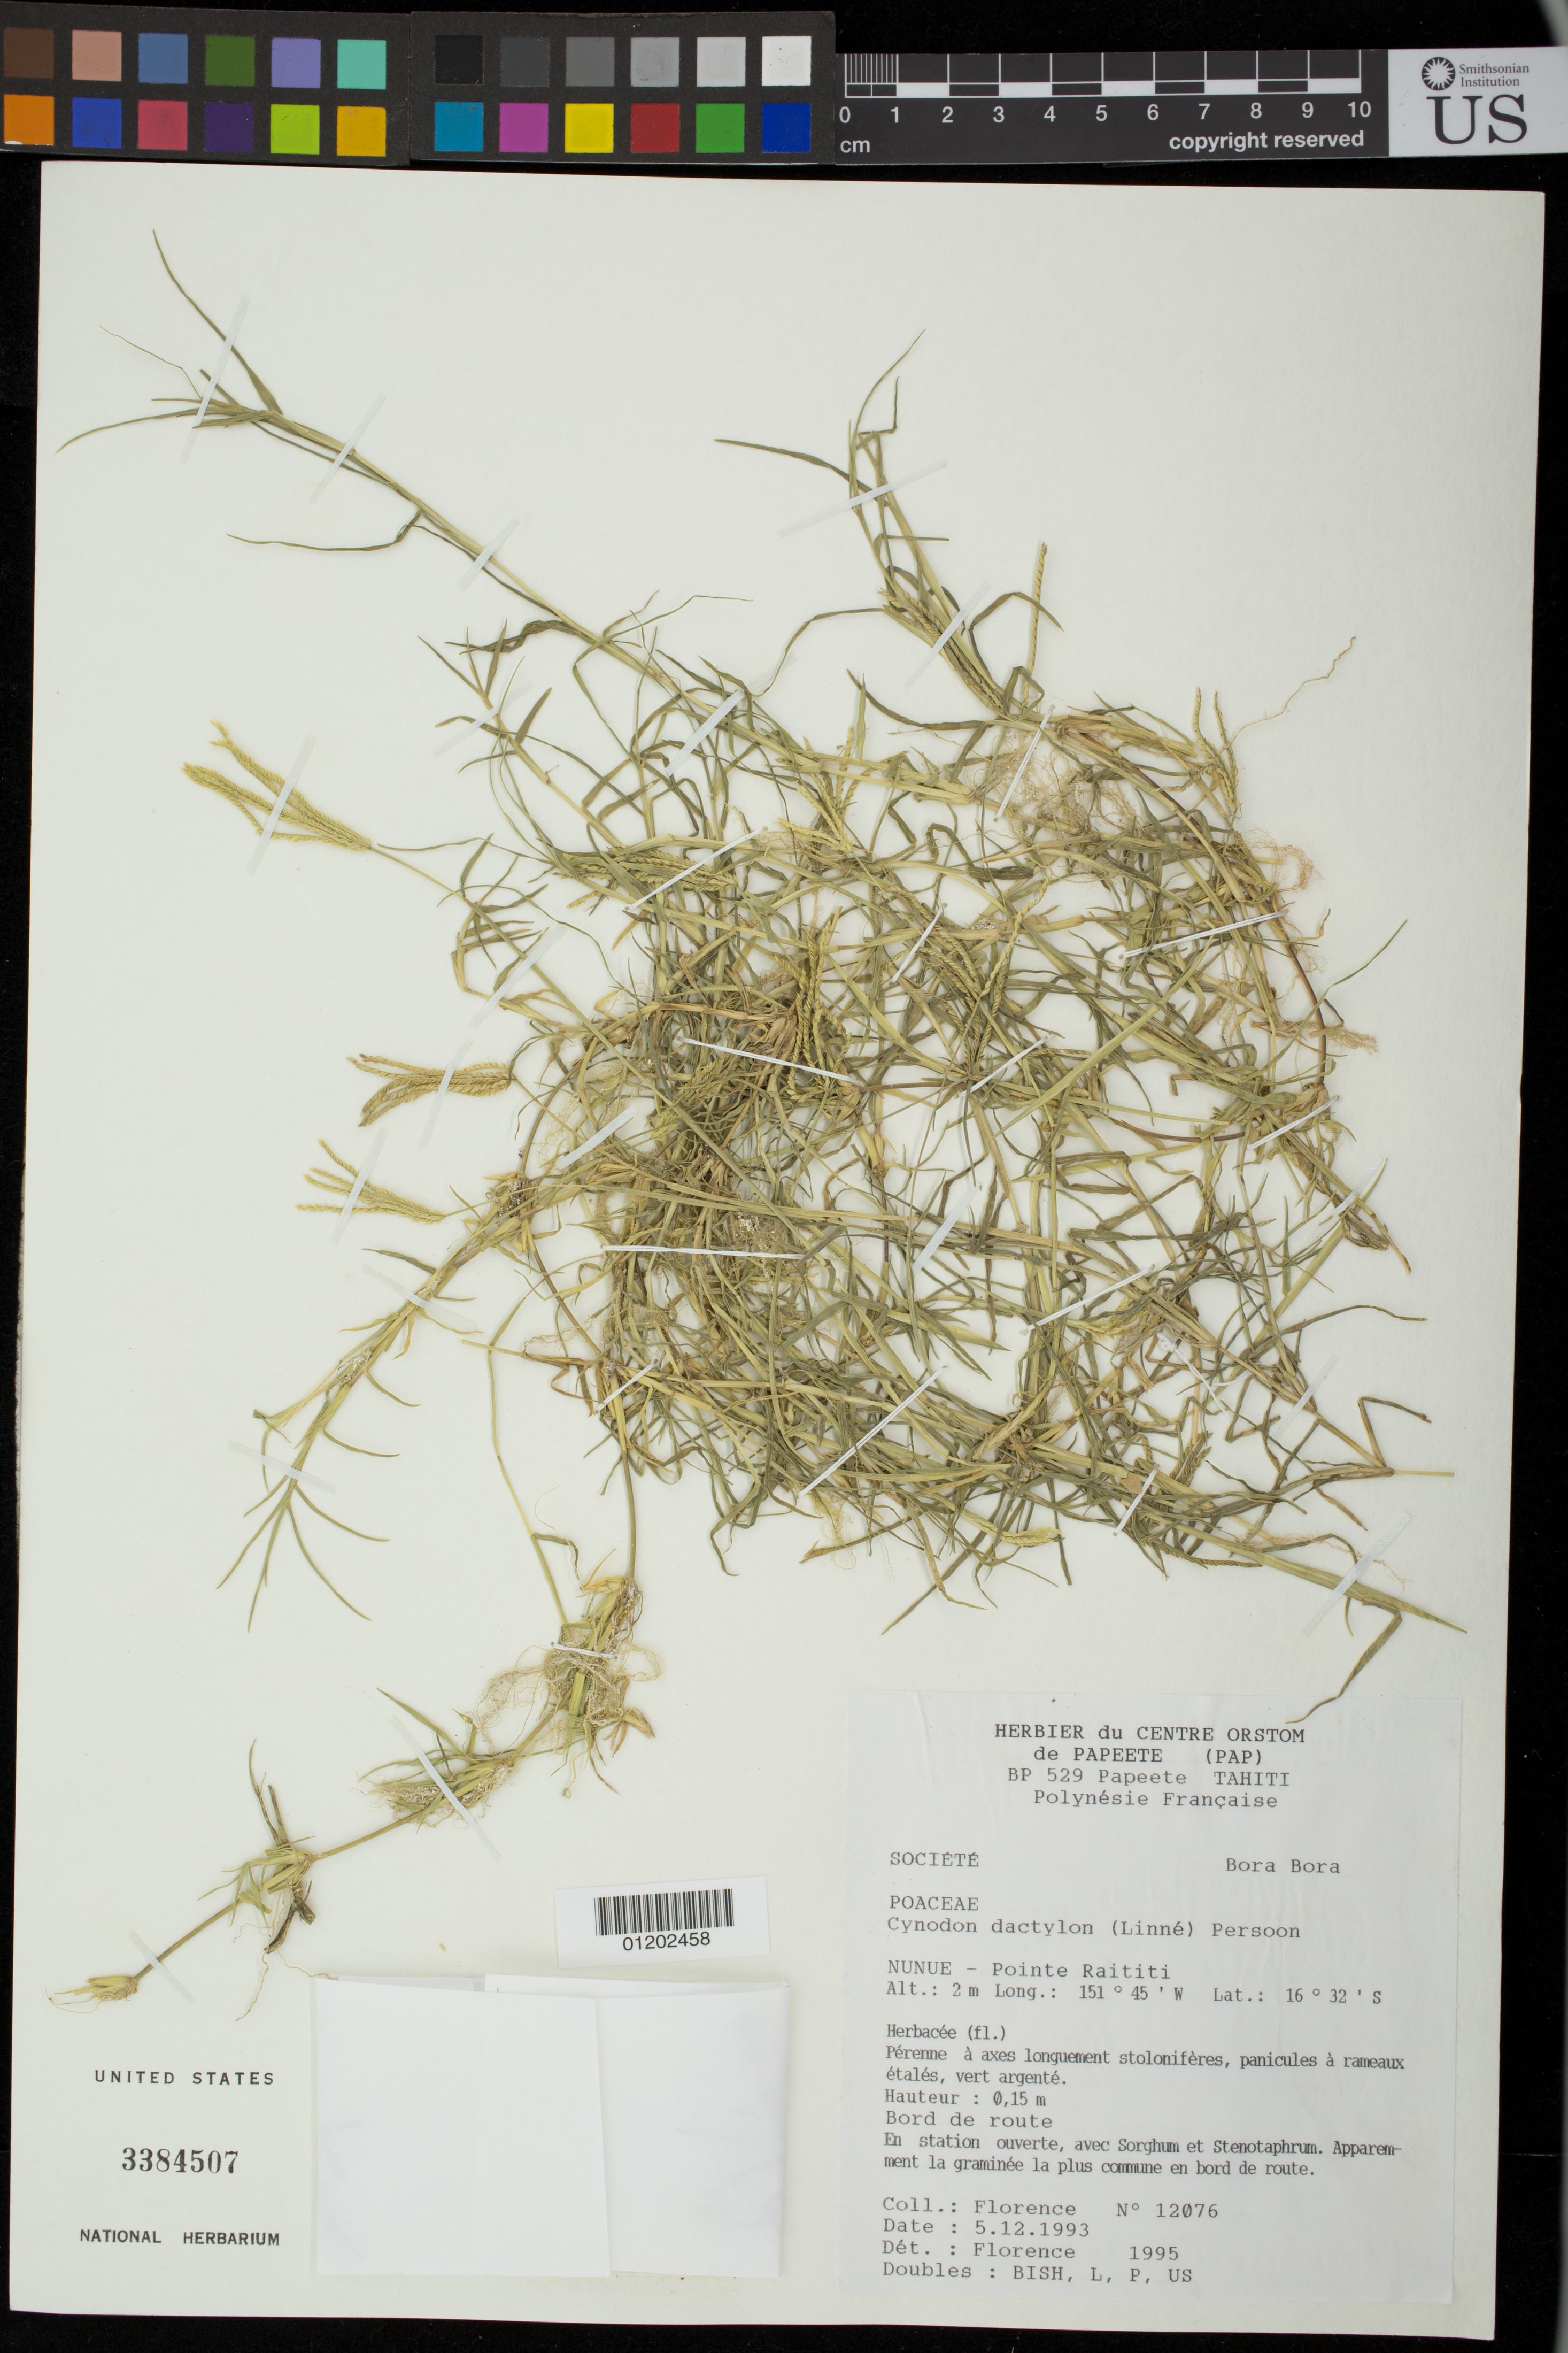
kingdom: Plantae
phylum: Tracheophyta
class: Liliopsida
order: Poales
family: Poaceae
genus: Cynodon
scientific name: Cynodon dactylon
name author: (L.) Pers.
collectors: J. Florence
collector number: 12076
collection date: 1993-12-05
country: French Polynesia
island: Bora Bora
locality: Nunue - Pointe Raititi.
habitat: En station ouverte, avec sorghum et stenotaphrum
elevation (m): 2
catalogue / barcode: US 3384507